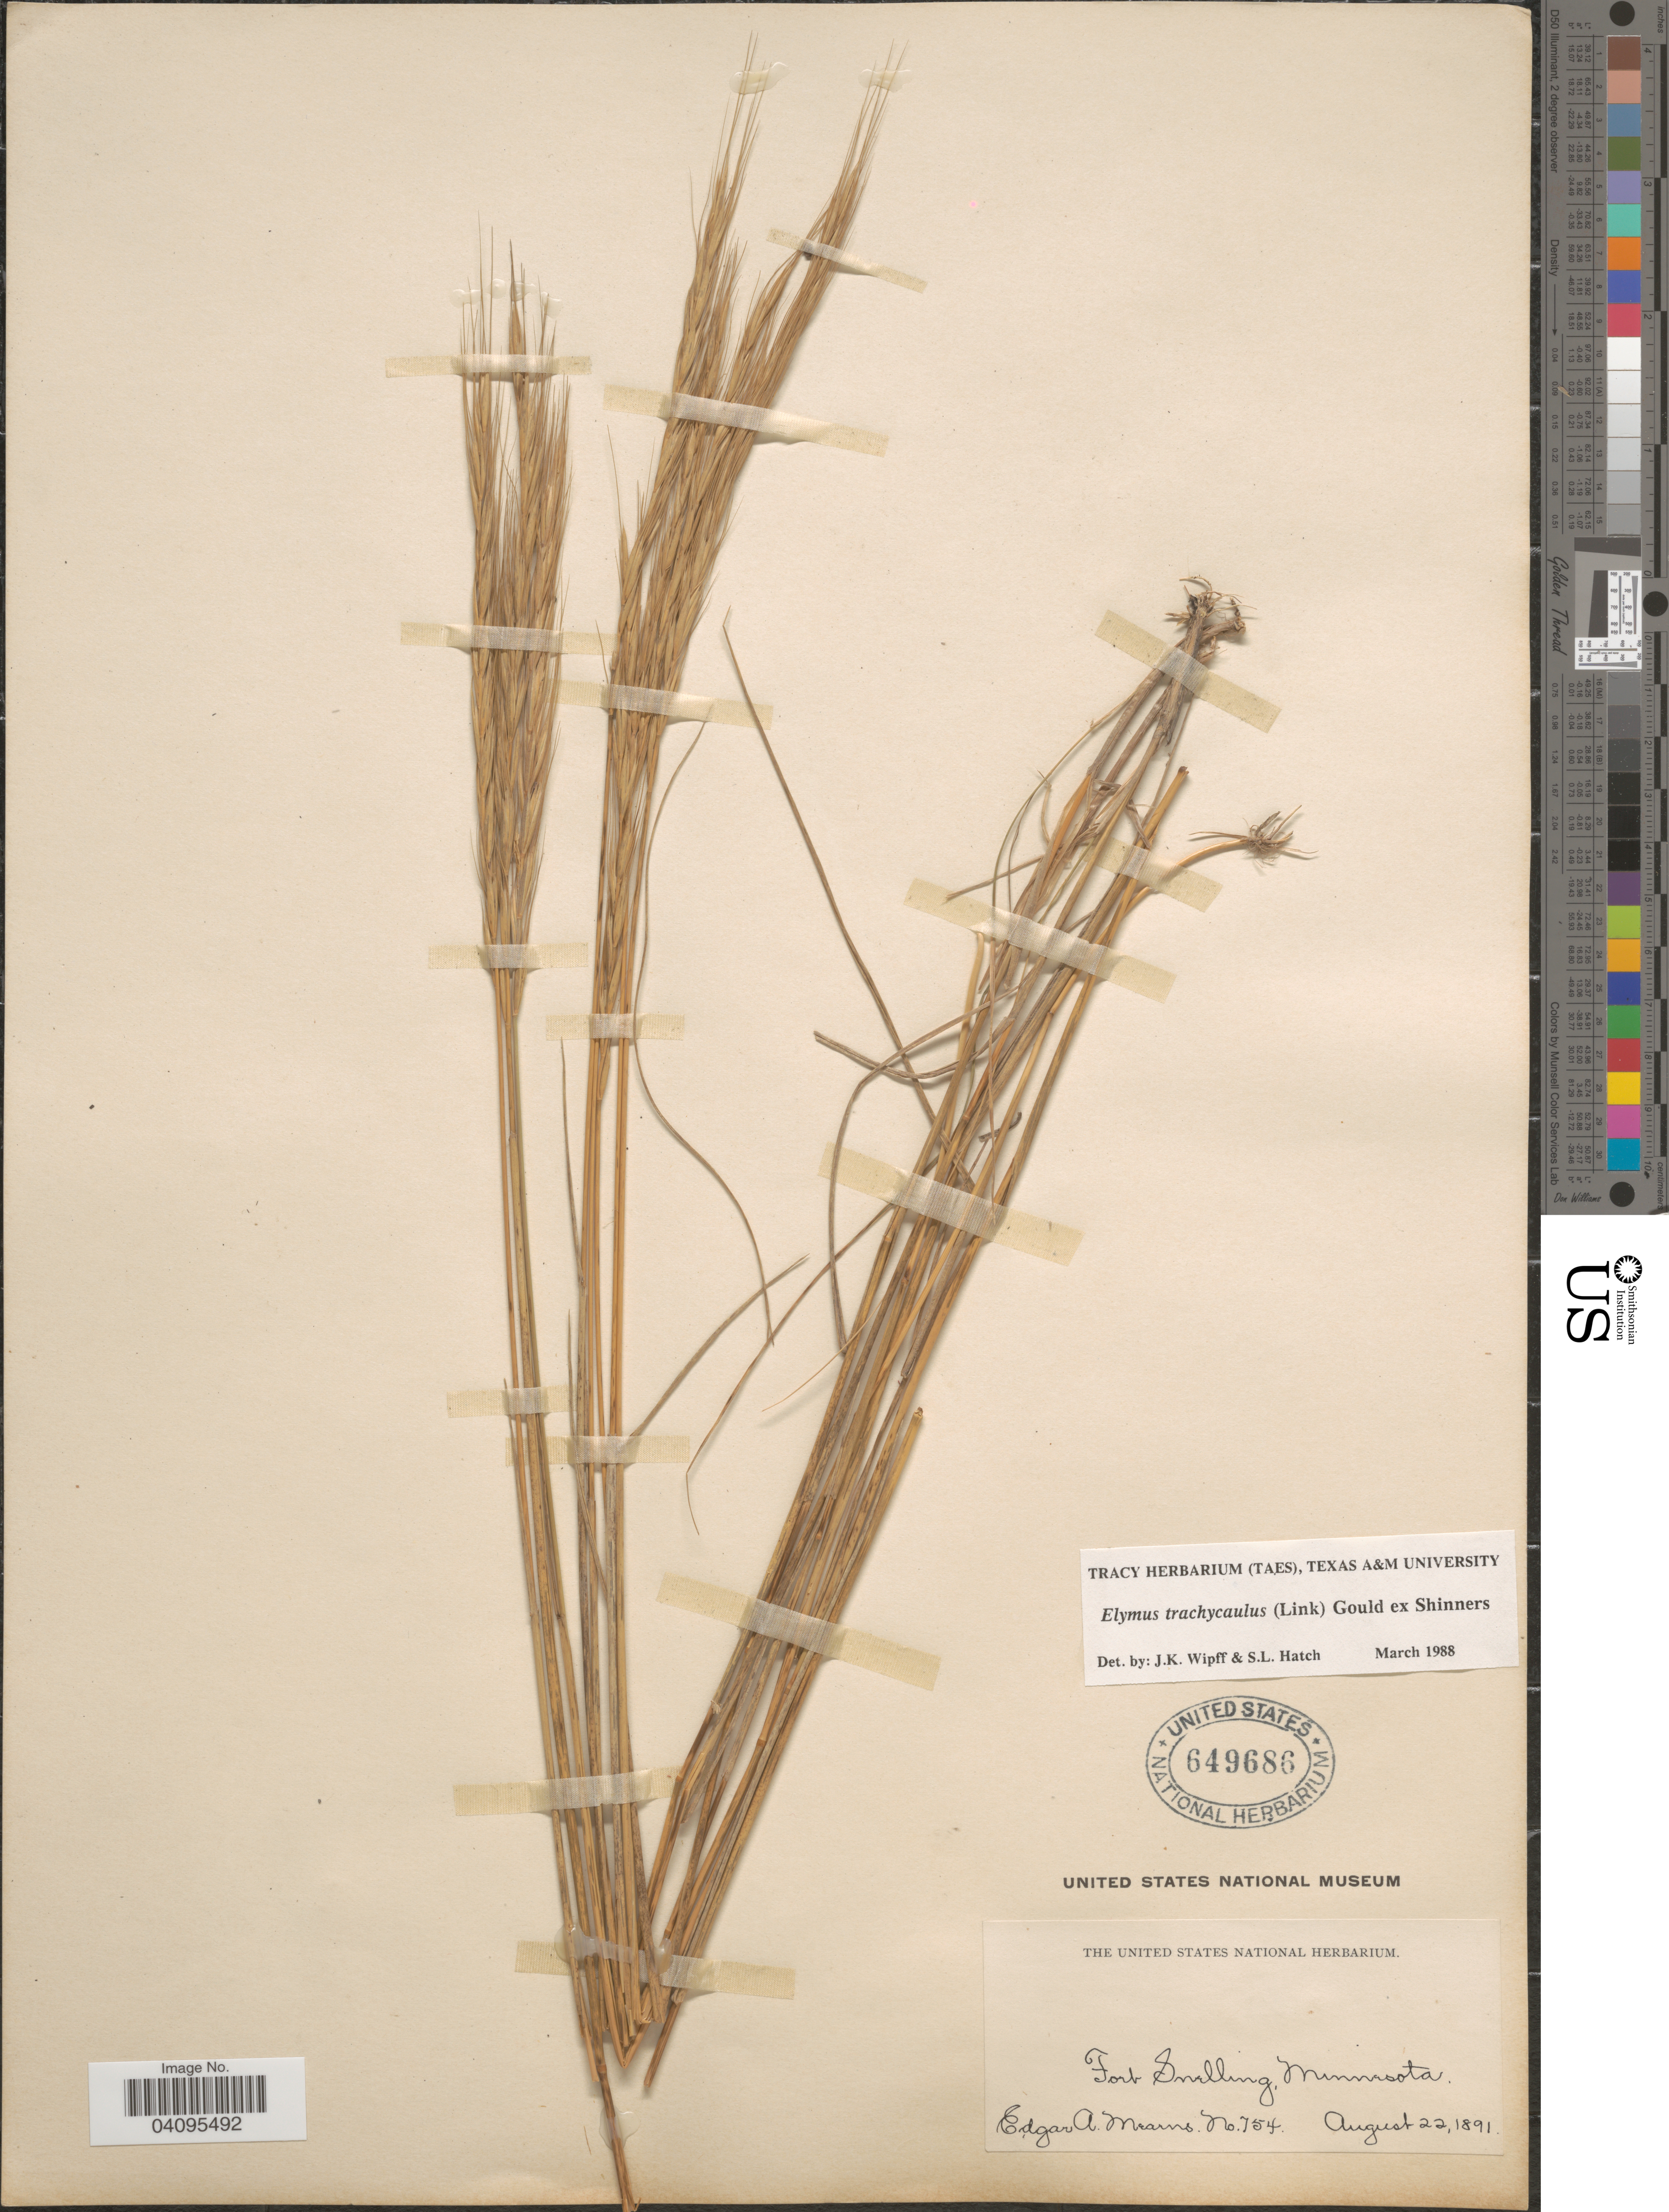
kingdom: Plantae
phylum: Tracheophyta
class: Liliopsida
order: Poales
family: Poaceae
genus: Elymus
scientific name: Elymus trachycaulus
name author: (Link) Gould ex Shinners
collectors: E. A. Mearns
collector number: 754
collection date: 1891-08-22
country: United States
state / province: Minnesota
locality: Fort Snelling.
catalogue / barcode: US 649686